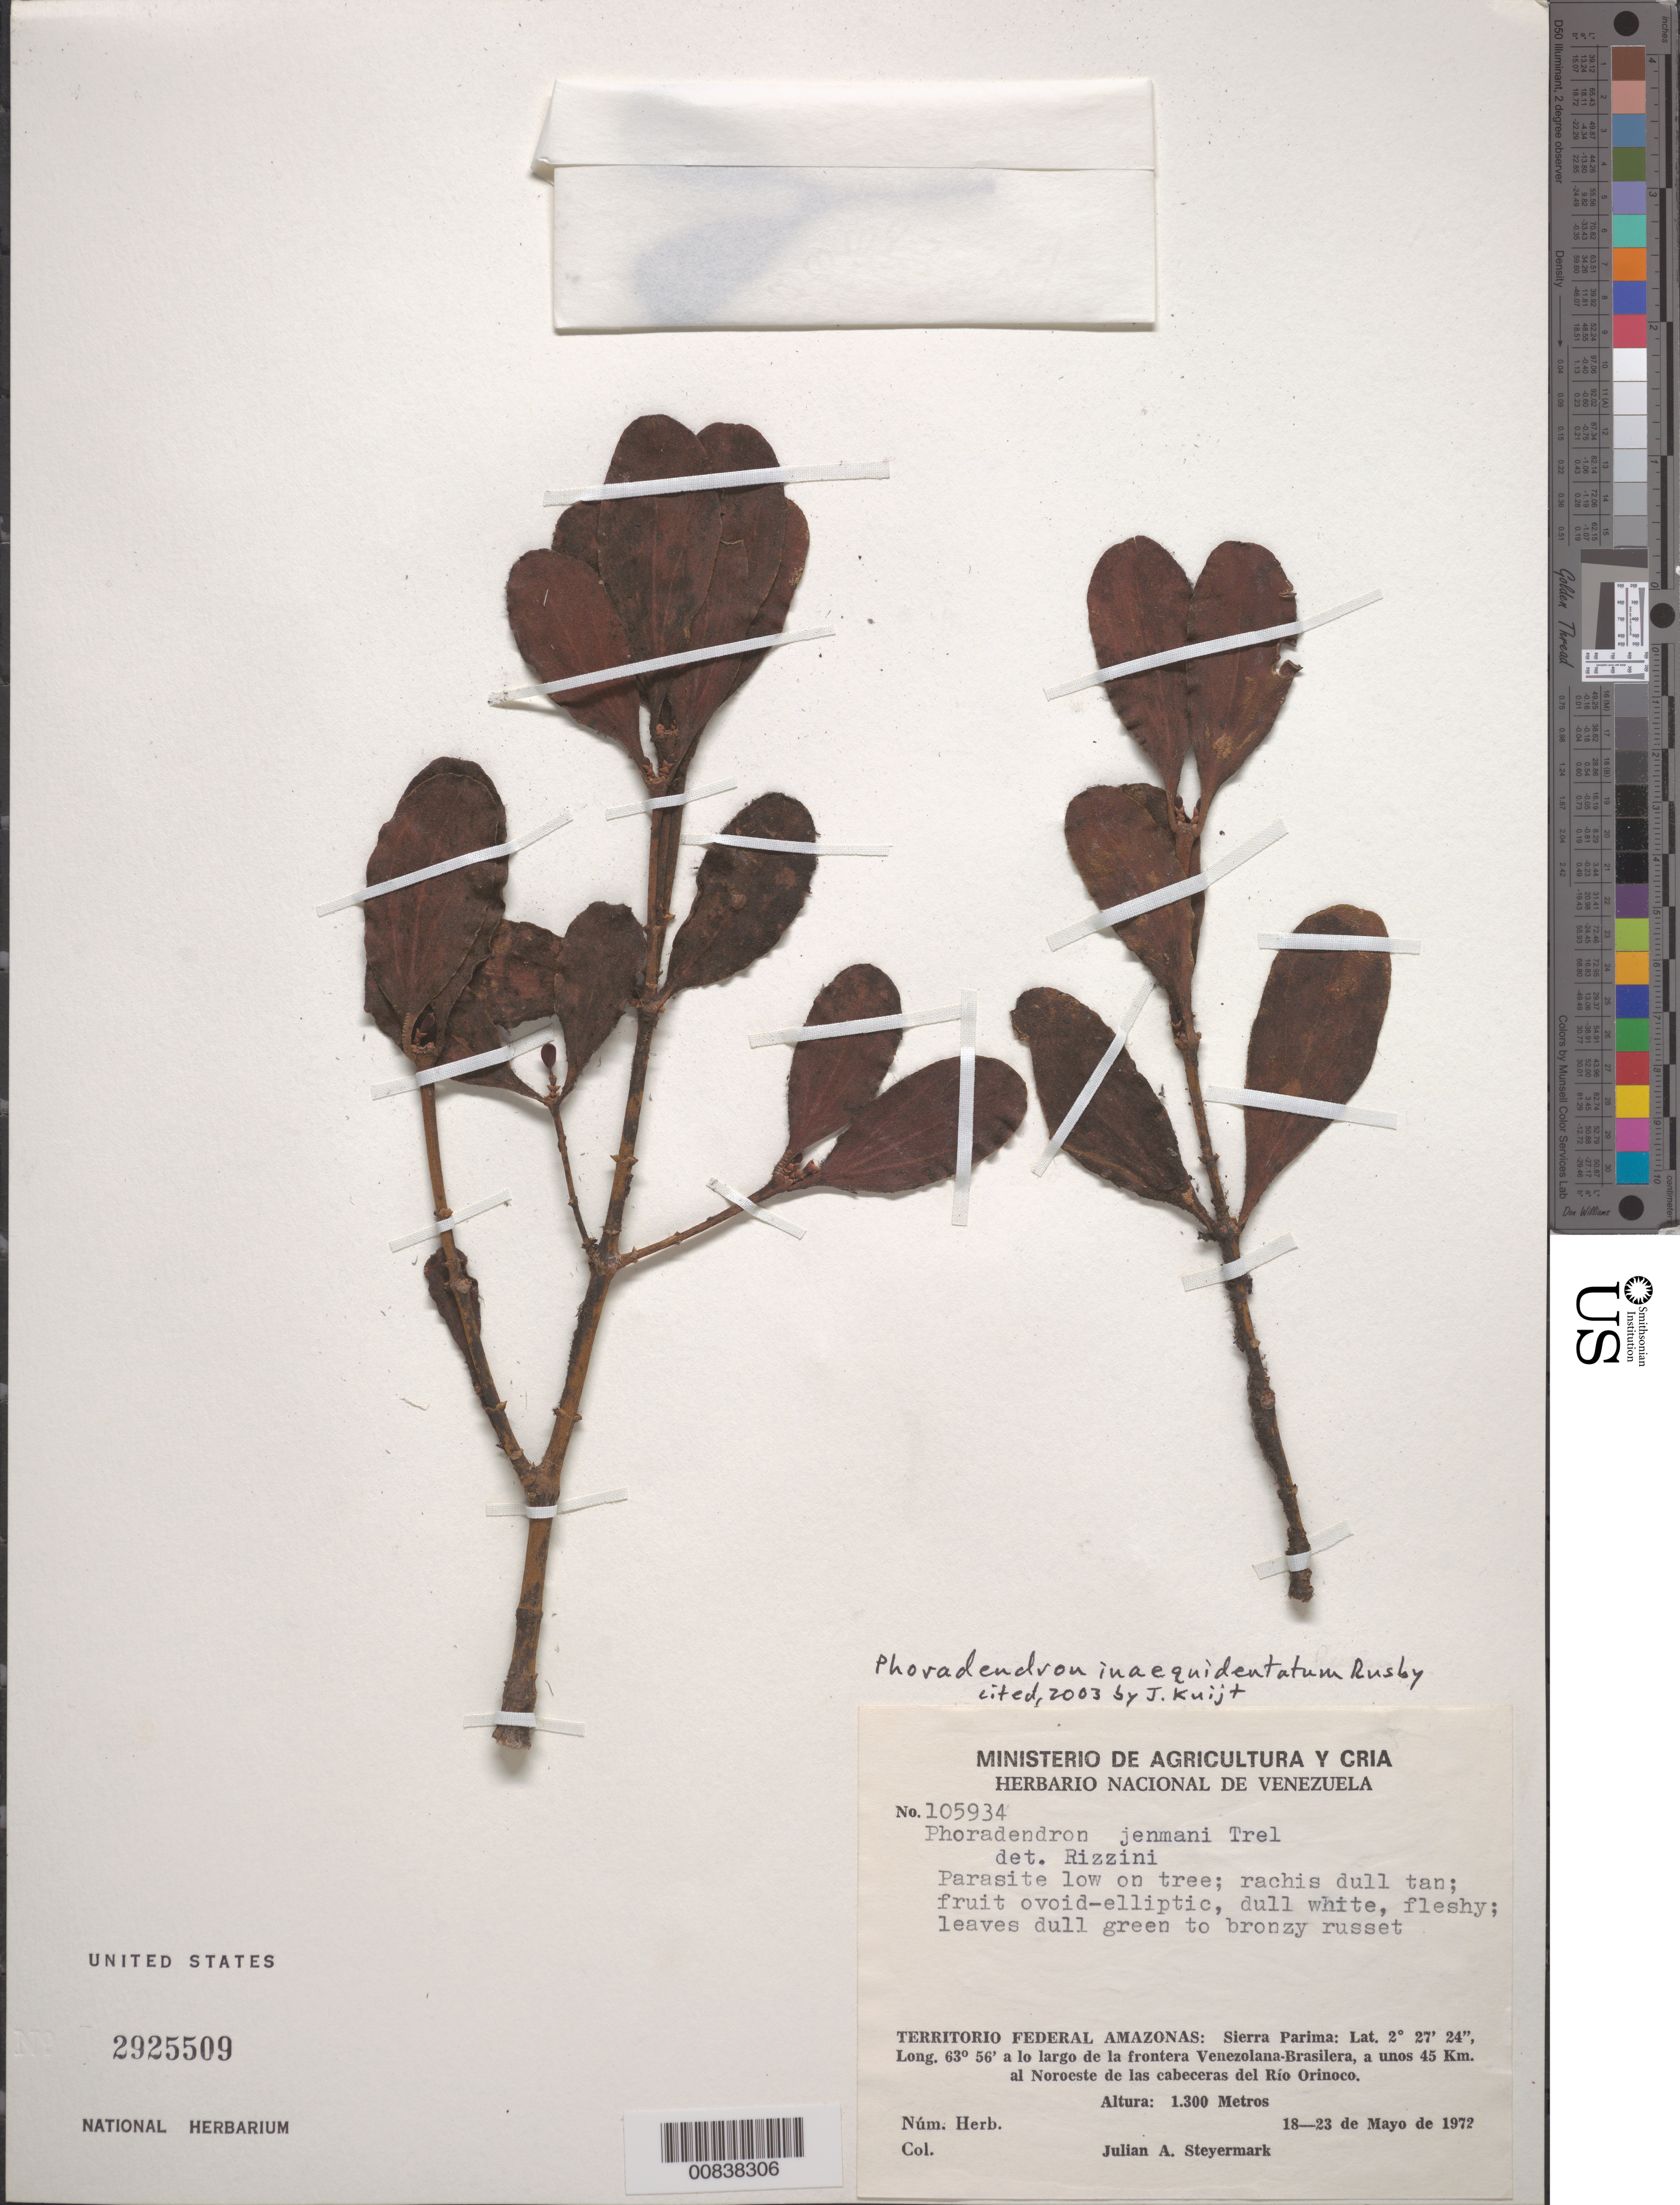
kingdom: Plantae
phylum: Tracheophyta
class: Magnoliopsida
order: Santalales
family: Viscaceae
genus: Phoradendron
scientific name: Phoradendron inaequidentatum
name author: Rusby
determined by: Kuijt, Job, (CANADA)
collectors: J. Steyermark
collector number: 105934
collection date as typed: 18-May-72 to 23-May-72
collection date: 1972-05-18/1972-05-23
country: Venezuela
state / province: Amazonas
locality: Sierra Parima, la frontera Venezolana-Brasilera, a unos 45 km al noroeste de las cabeceras del Río Orinoco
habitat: Low on tree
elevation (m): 1300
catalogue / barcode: US 2925509